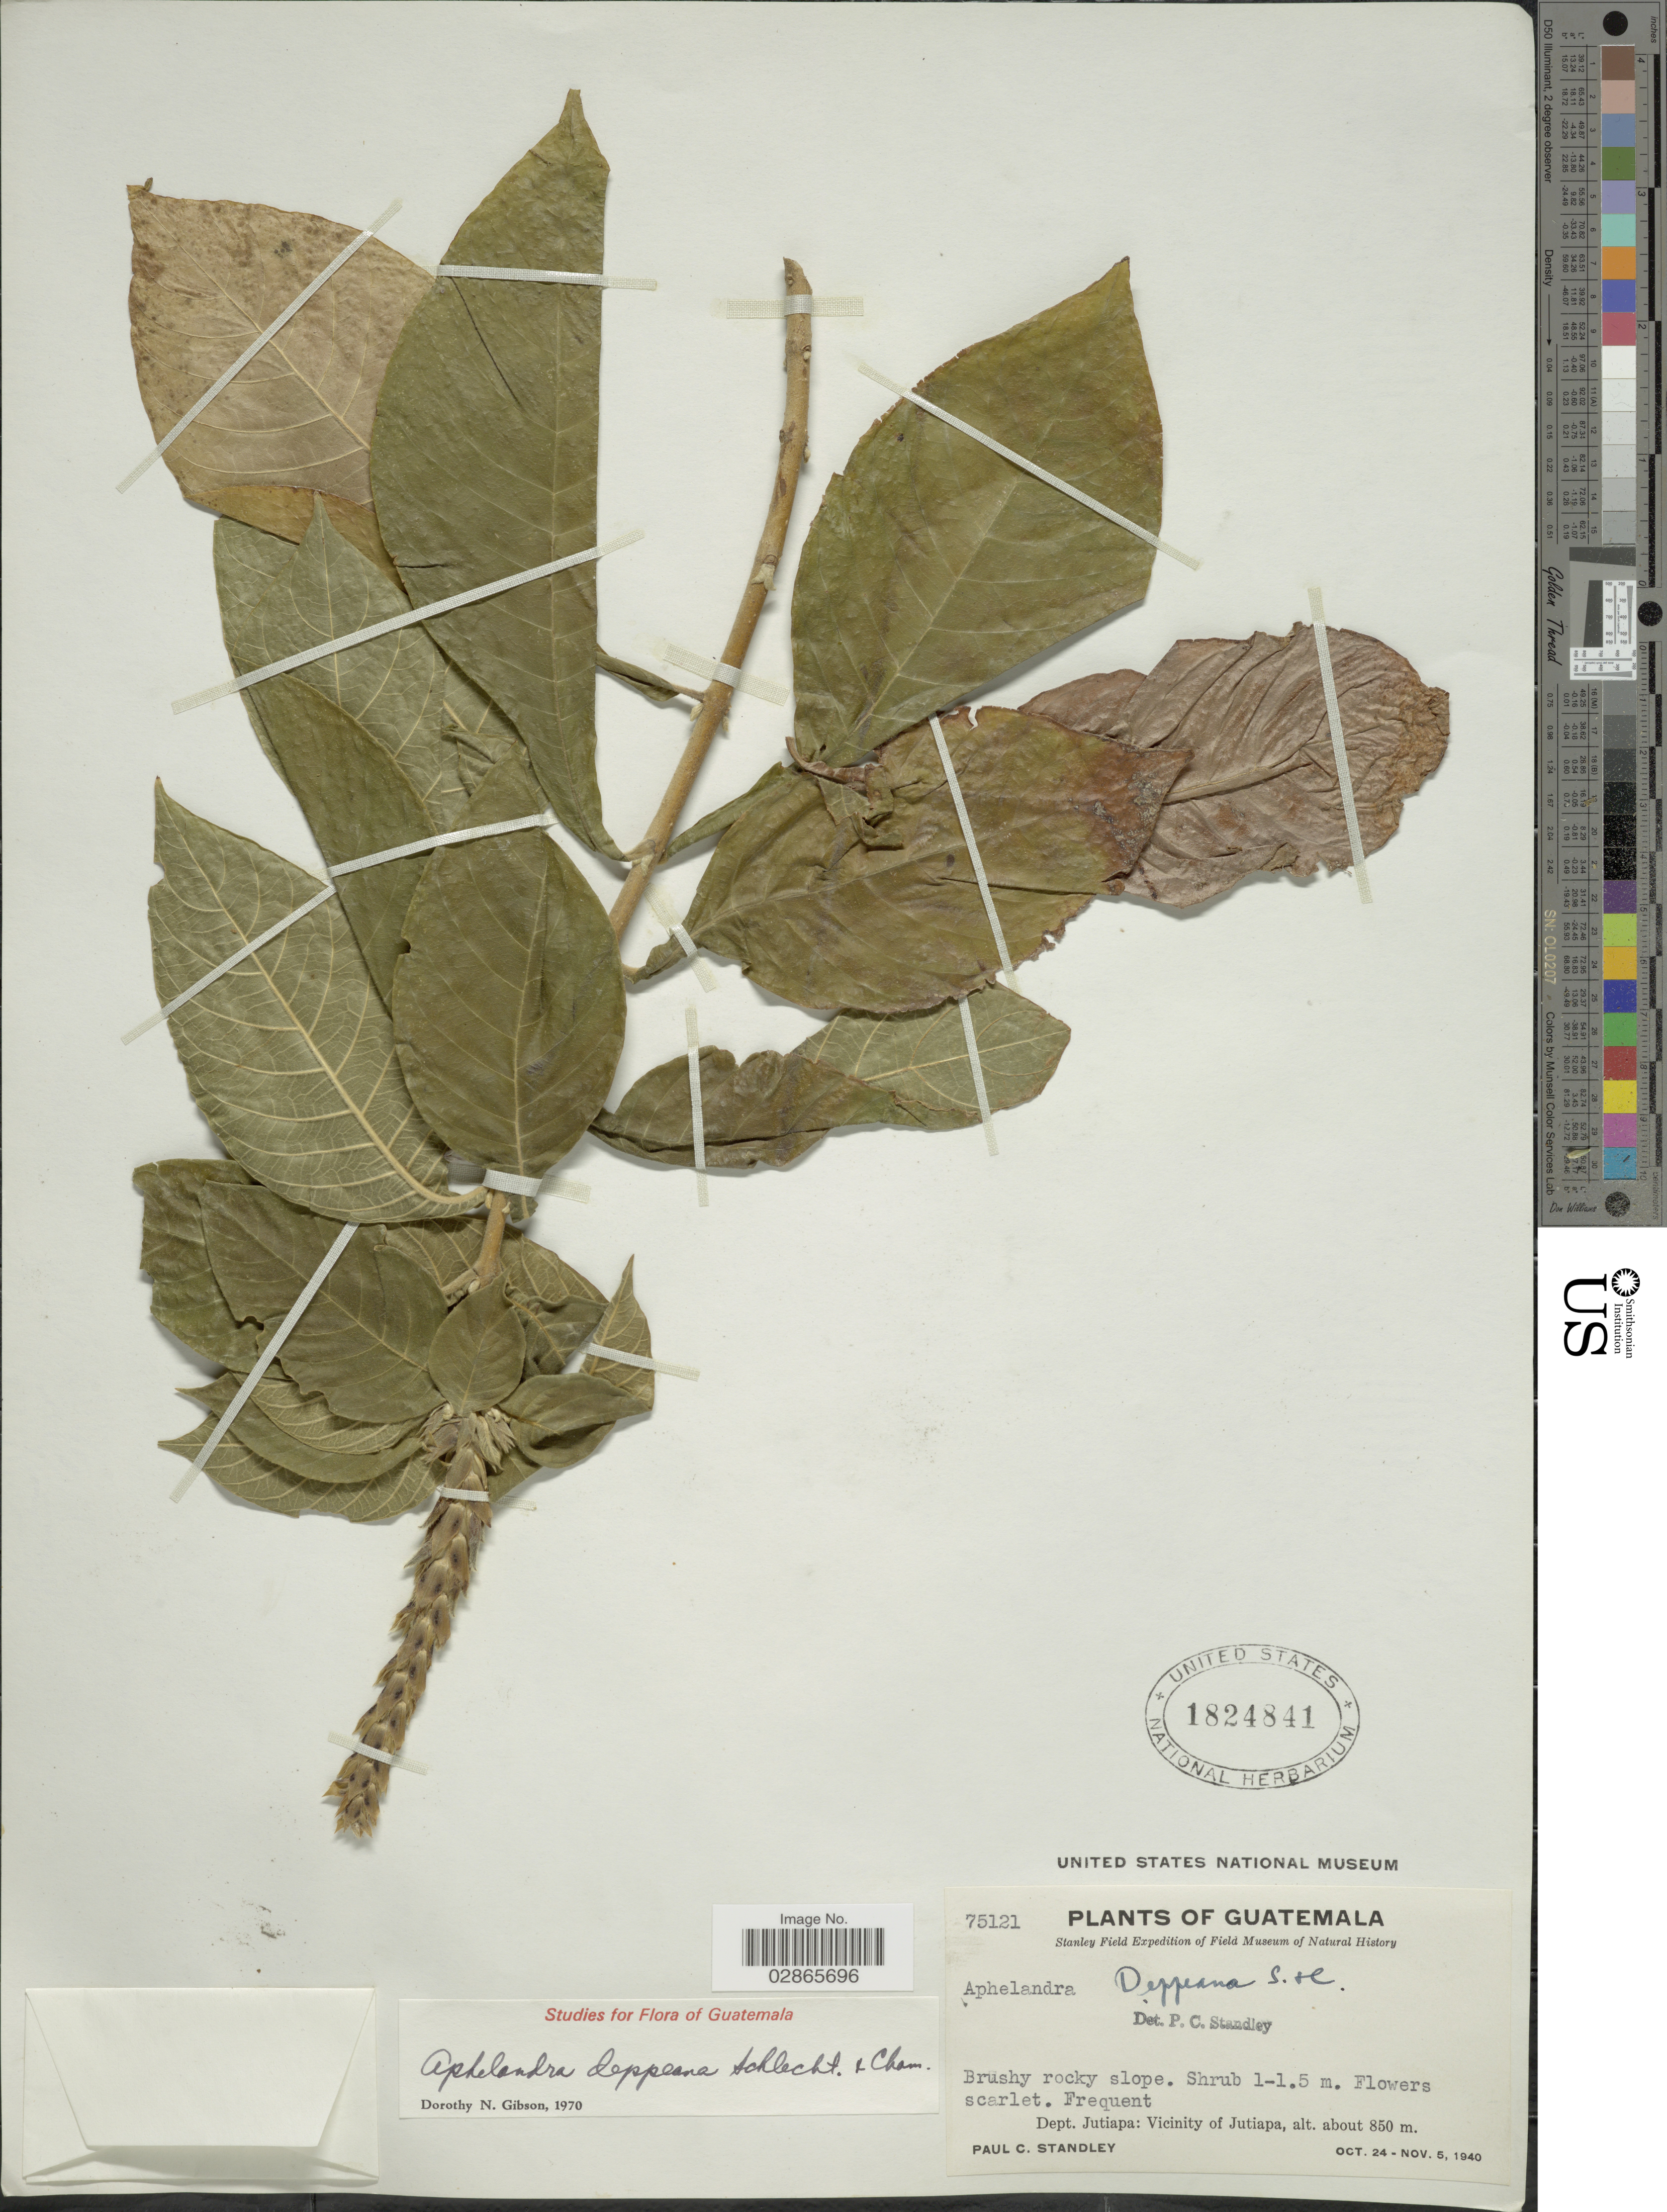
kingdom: Plantae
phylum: Tracheophyta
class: Magnoliopsida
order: Lamiales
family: Acanthaceae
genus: Aphelandra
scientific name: Aphelandra deppeana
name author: Schltdl. & Cham.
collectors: P. C. Standley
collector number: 75121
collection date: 1940-10-24/1940-11-05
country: Guatemala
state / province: Jutiapa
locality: Dept. Jutiapa: Vicinity of Jutiapa.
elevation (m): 850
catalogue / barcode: US 1824841